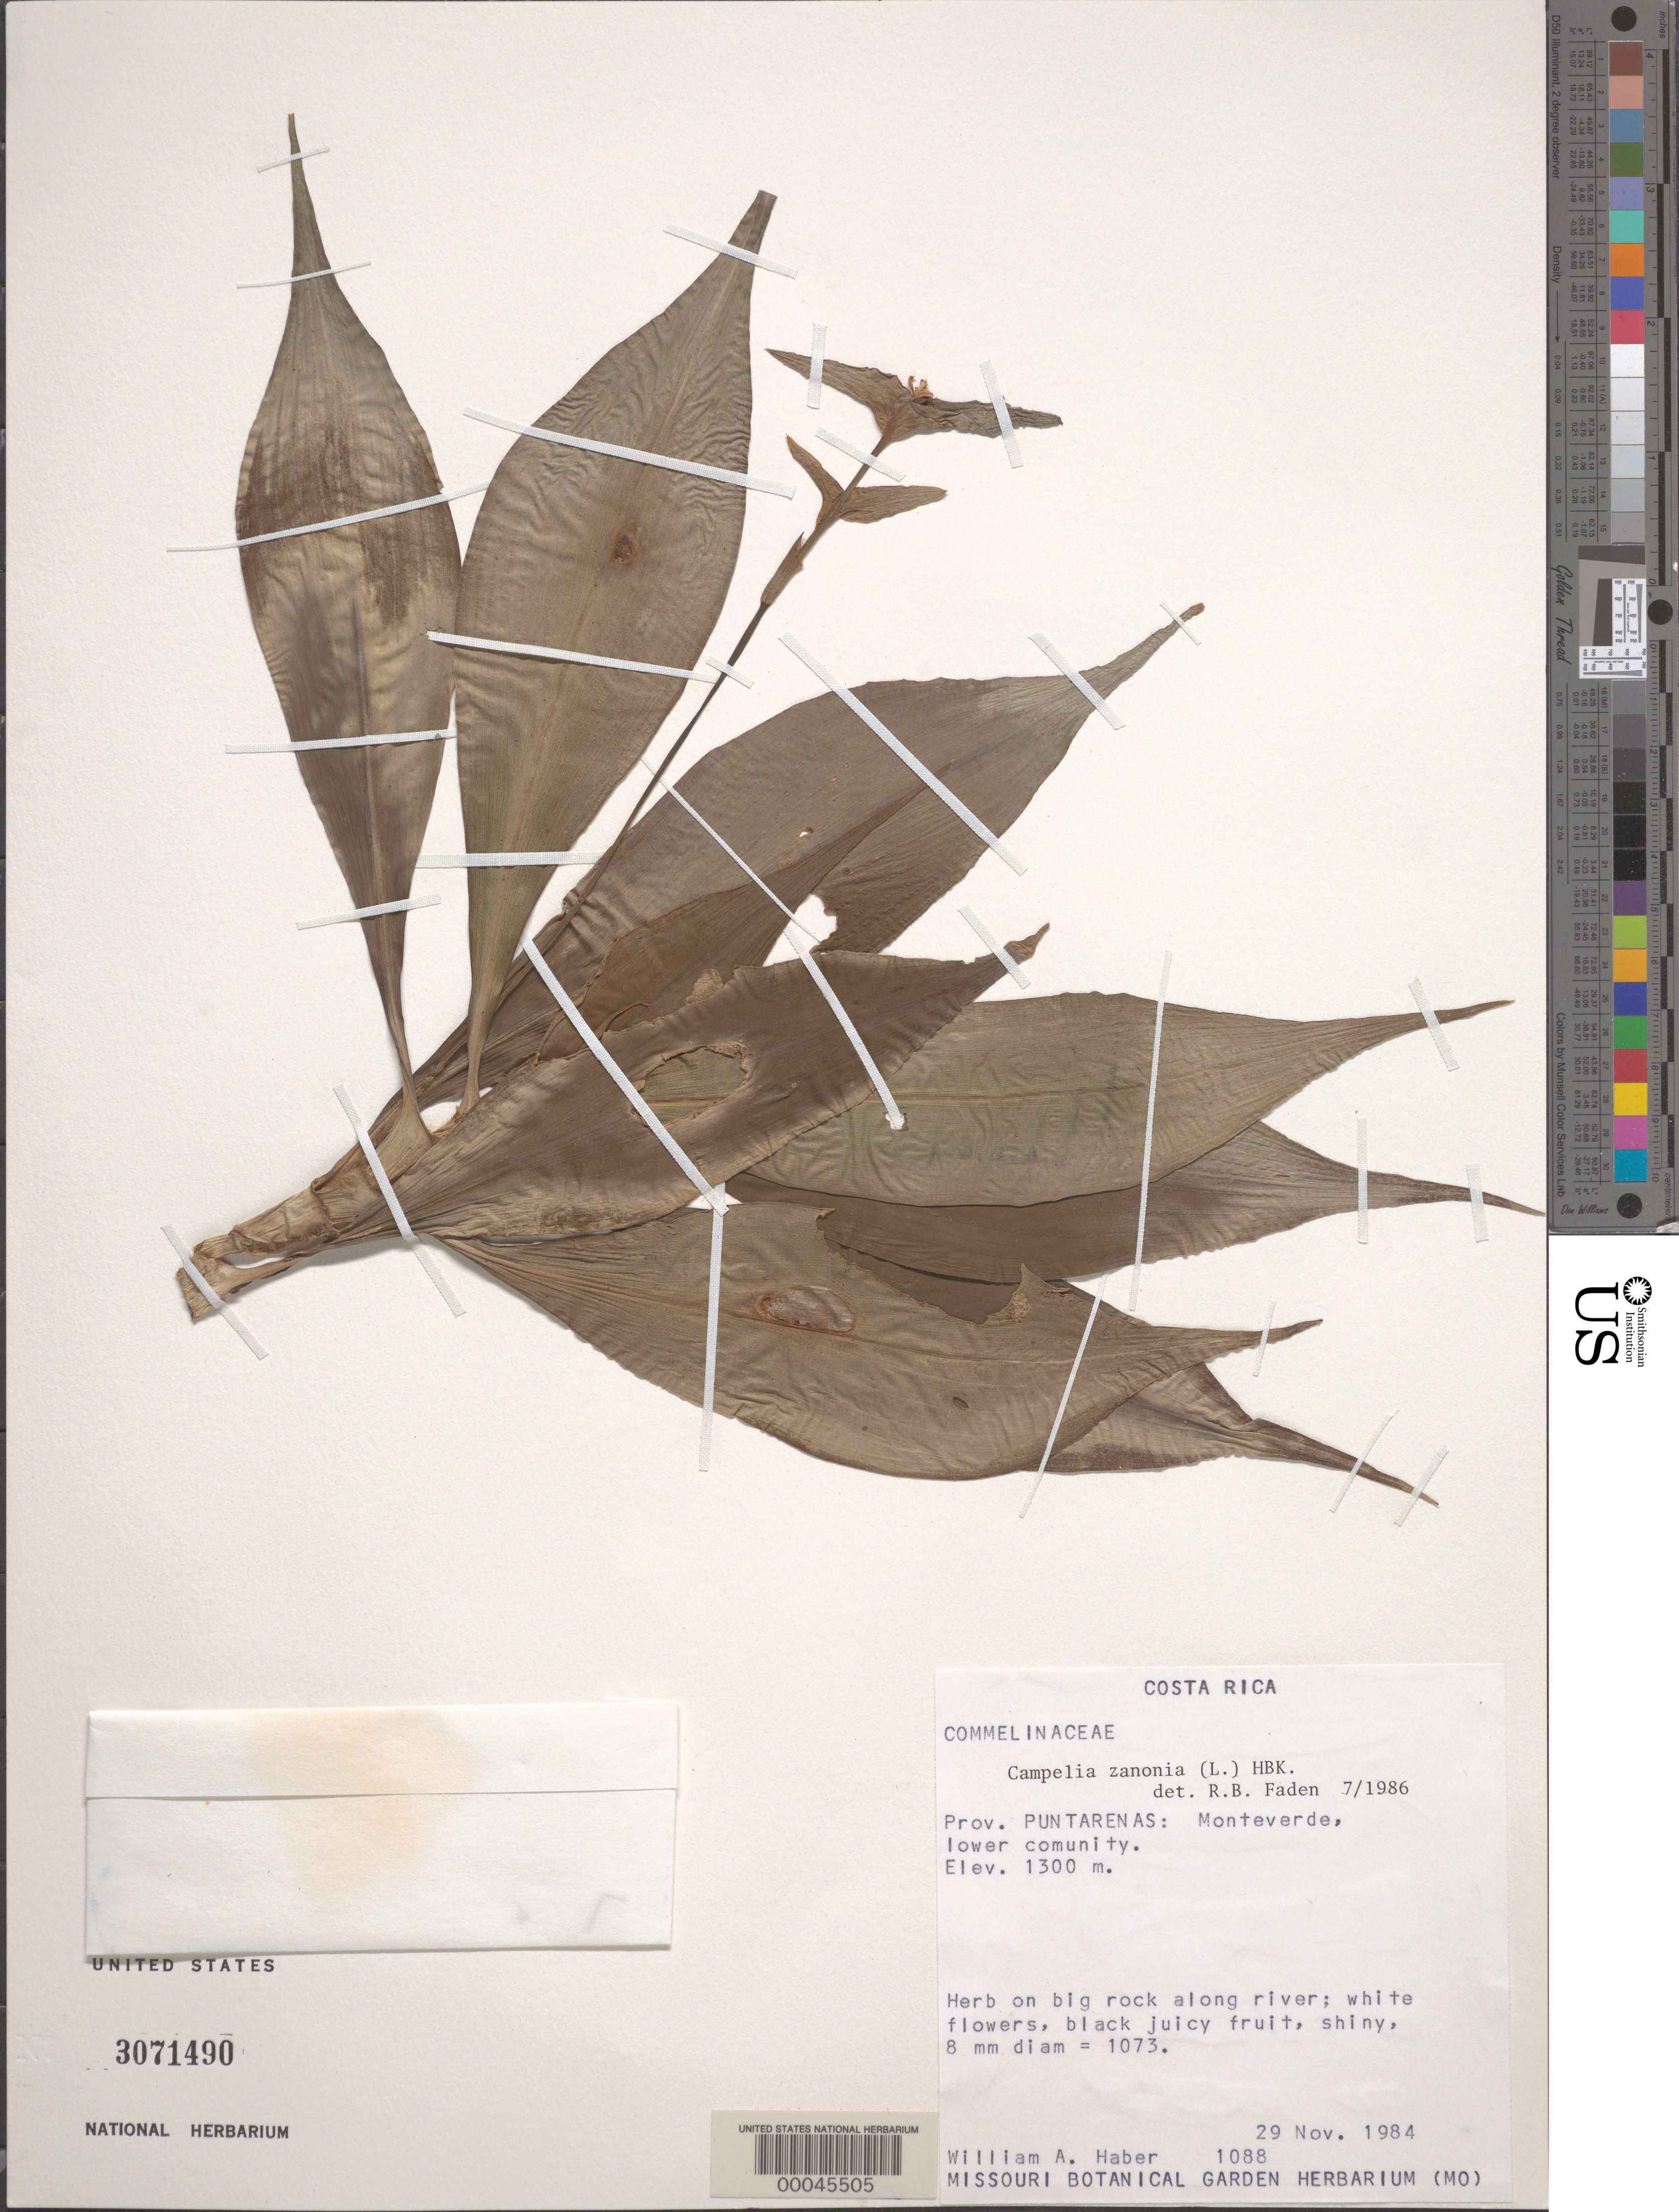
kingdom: Plantae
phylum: Tracheophyta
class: Liliopsida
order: Commelinales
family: Commelinaceae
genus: Tradescantia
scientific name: Tradescantia zanonia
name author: (L.) Sw.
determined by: Faden, Robert B., (US), Smithsonian Institution - National Museum of Natural History (UNITED STATES)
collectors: W. A. Haber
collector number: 1088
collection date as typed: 29 Nov 1984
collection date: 1984-11-29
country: Costa Rica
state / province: Puntarenas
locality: Monteverde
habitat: Rock along river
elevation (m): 1300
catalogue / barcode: US 3071490